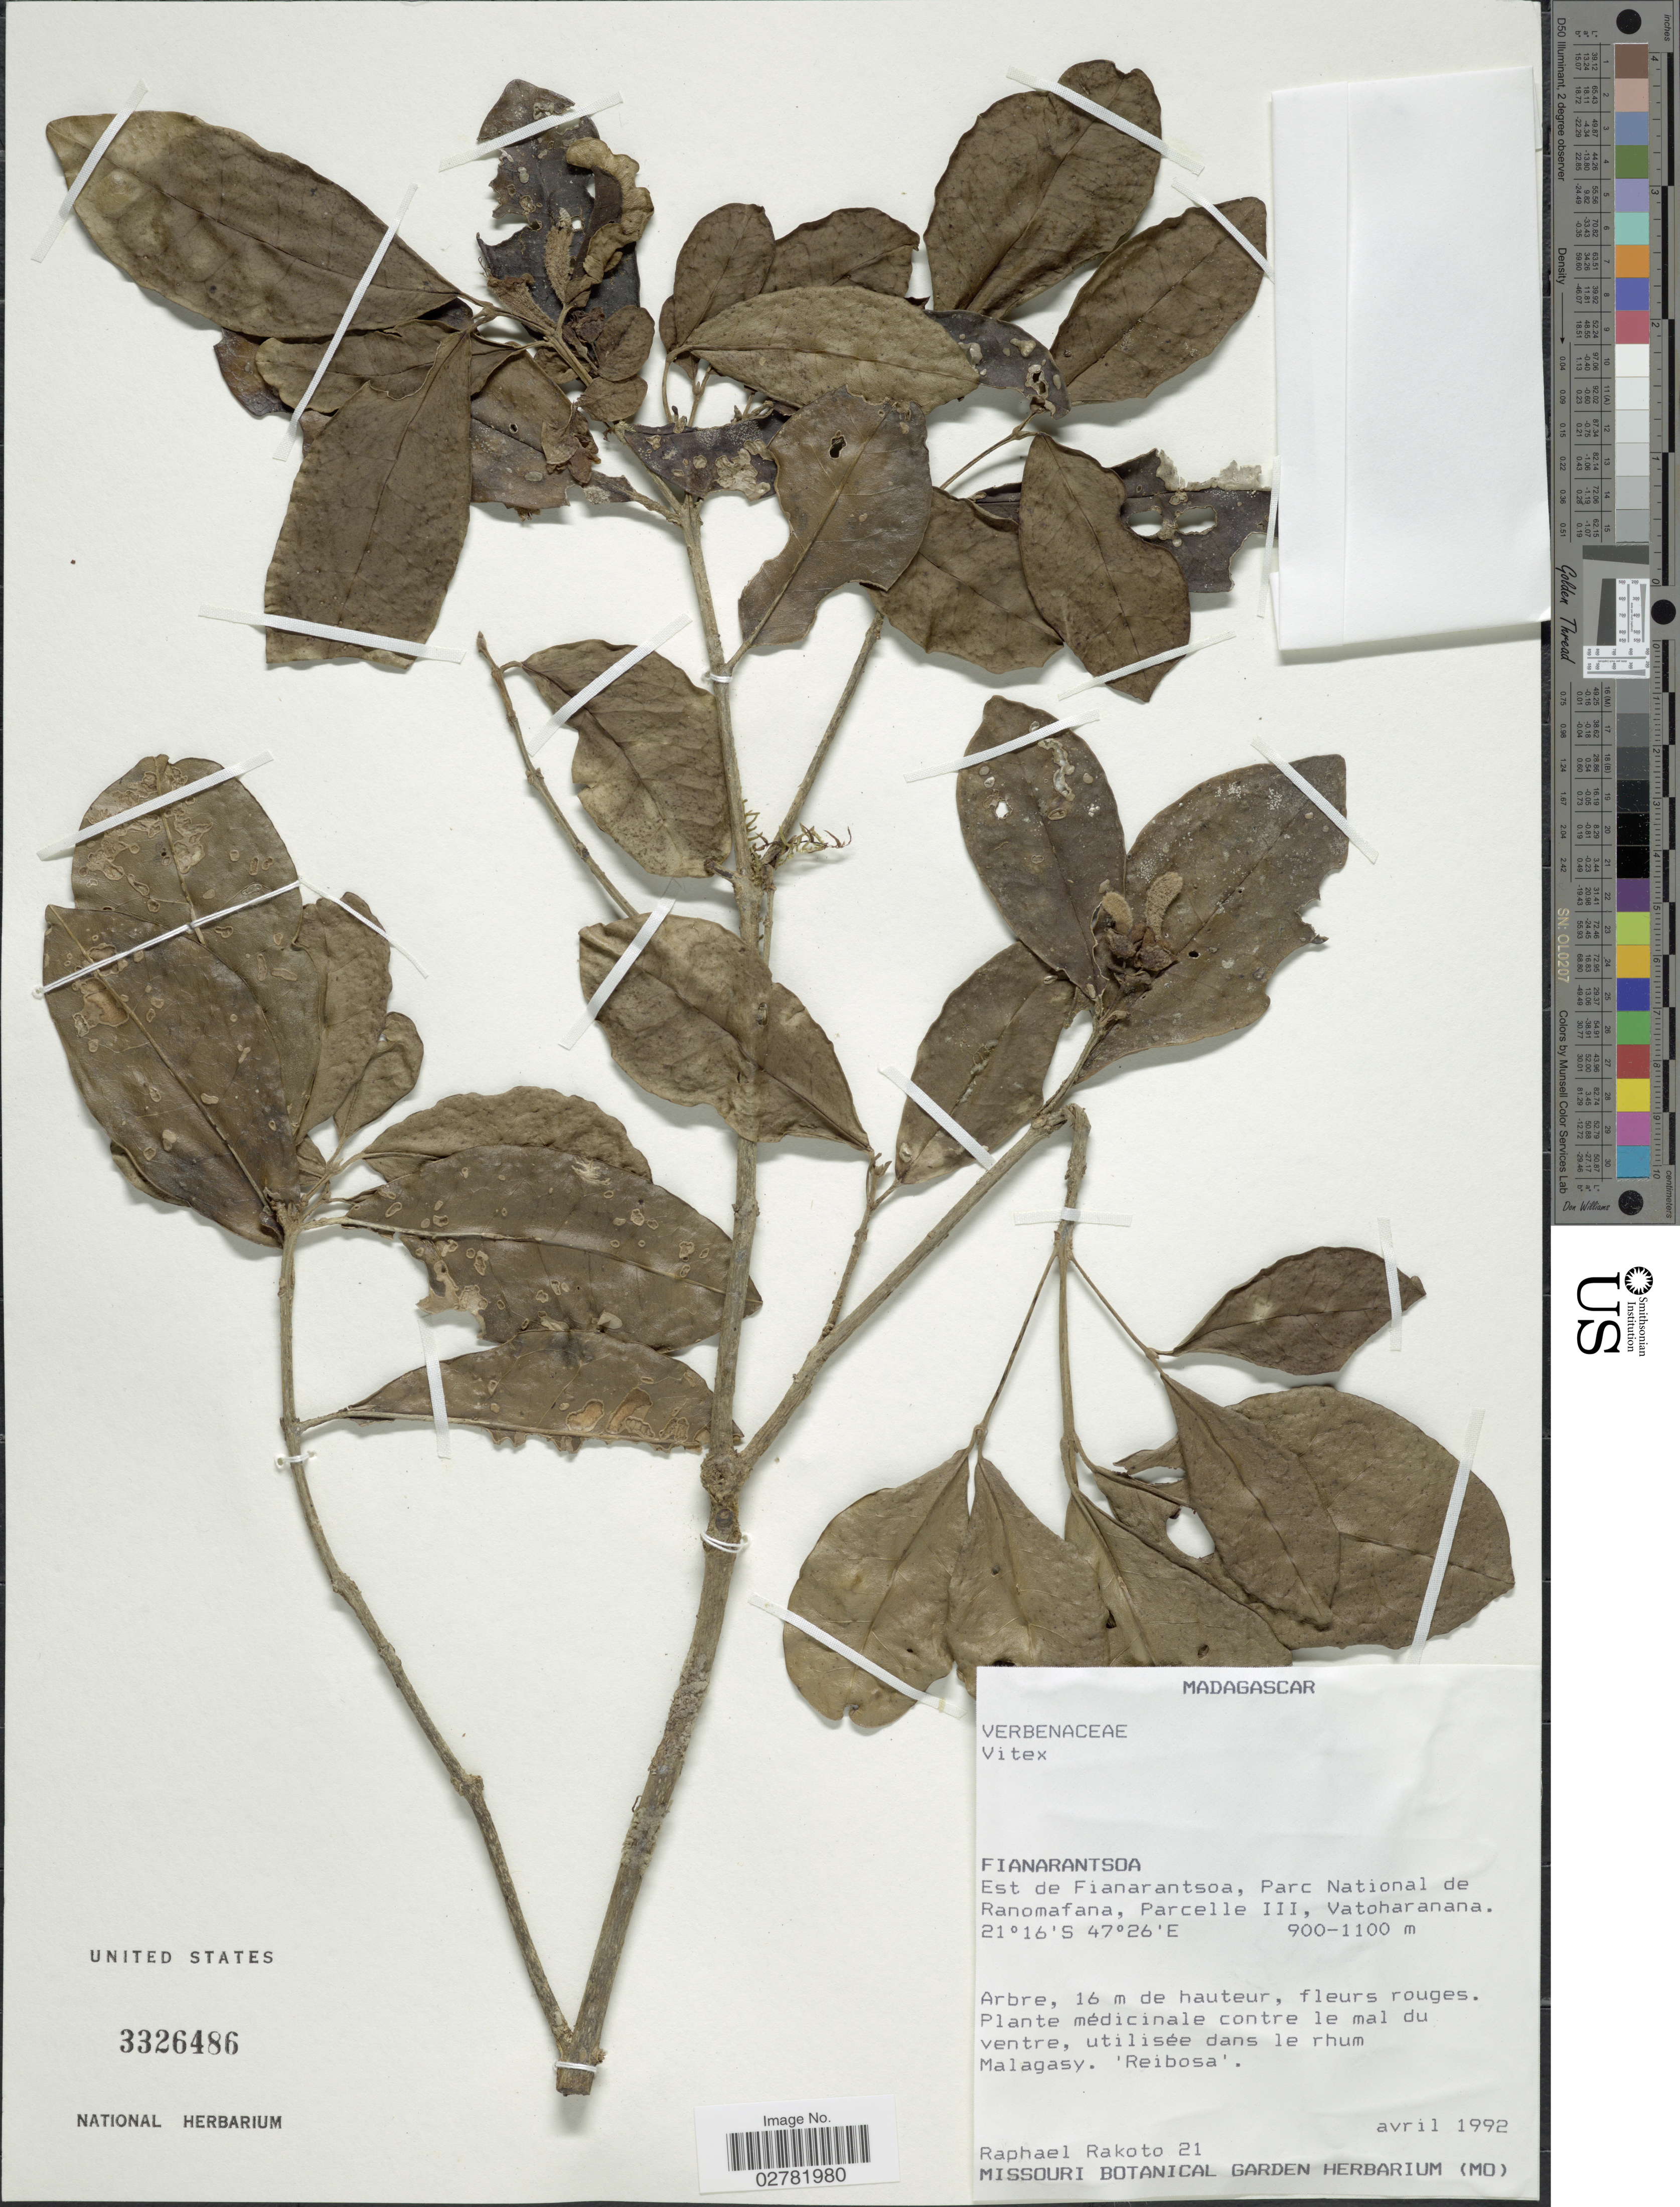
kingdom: Plantae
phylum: Tracheophyta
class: Magnoliopsida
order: Lamiales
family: Lamiaceae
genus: Vitex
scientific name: Vitex sp.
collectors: R. Rakoto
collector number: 21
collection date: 1992-04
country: Madagascar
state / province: Vatovavy Fitovinany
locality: Est de Fianarantsoa, Parc National de Ranomafana, Parcelle III, Vatoharanana.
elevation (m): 900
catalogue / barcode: US 3326486